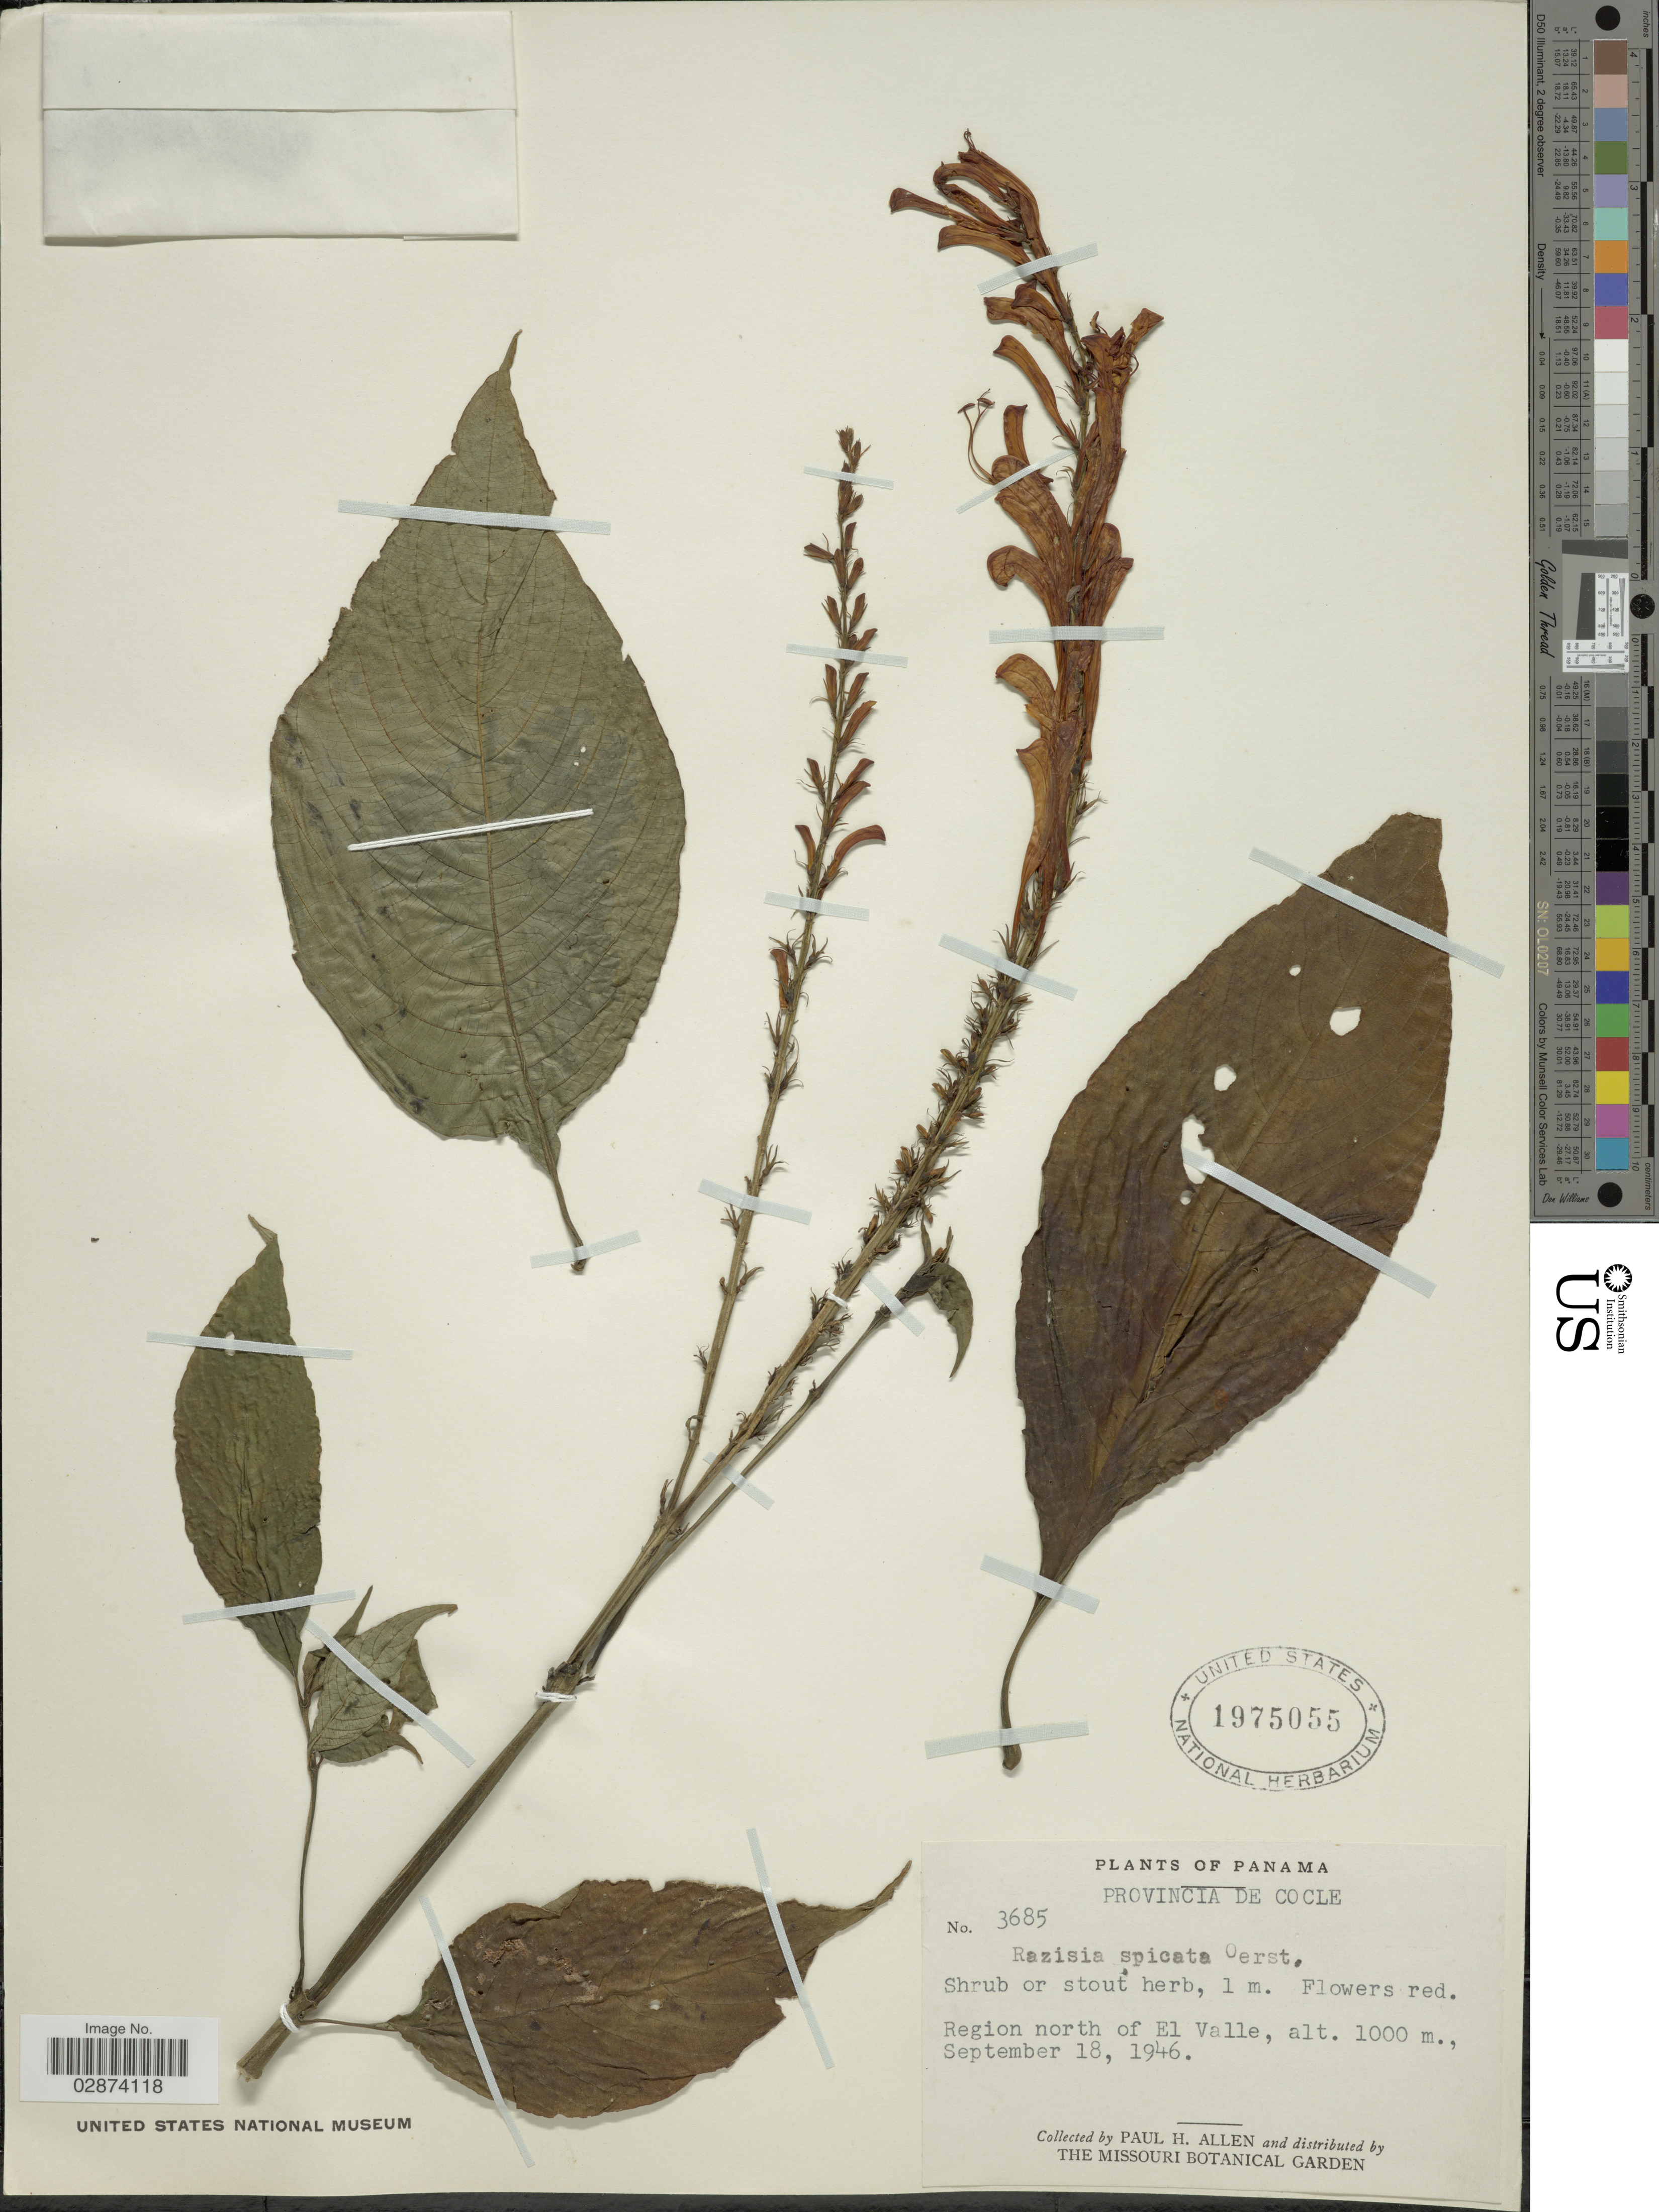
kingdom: Plantae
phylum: Tracheophyta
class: Magnoliopsida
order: Lamiales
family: Acanthaceae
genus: Razisea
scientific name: Razisea spicata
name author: Oerst.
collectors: P. H. Allen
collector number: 3685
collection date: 1946-09-18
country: Panama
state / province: Coclé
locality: Provincia de Cocle. Region north of El Valle.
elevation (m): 1000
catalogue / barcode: US 1975055